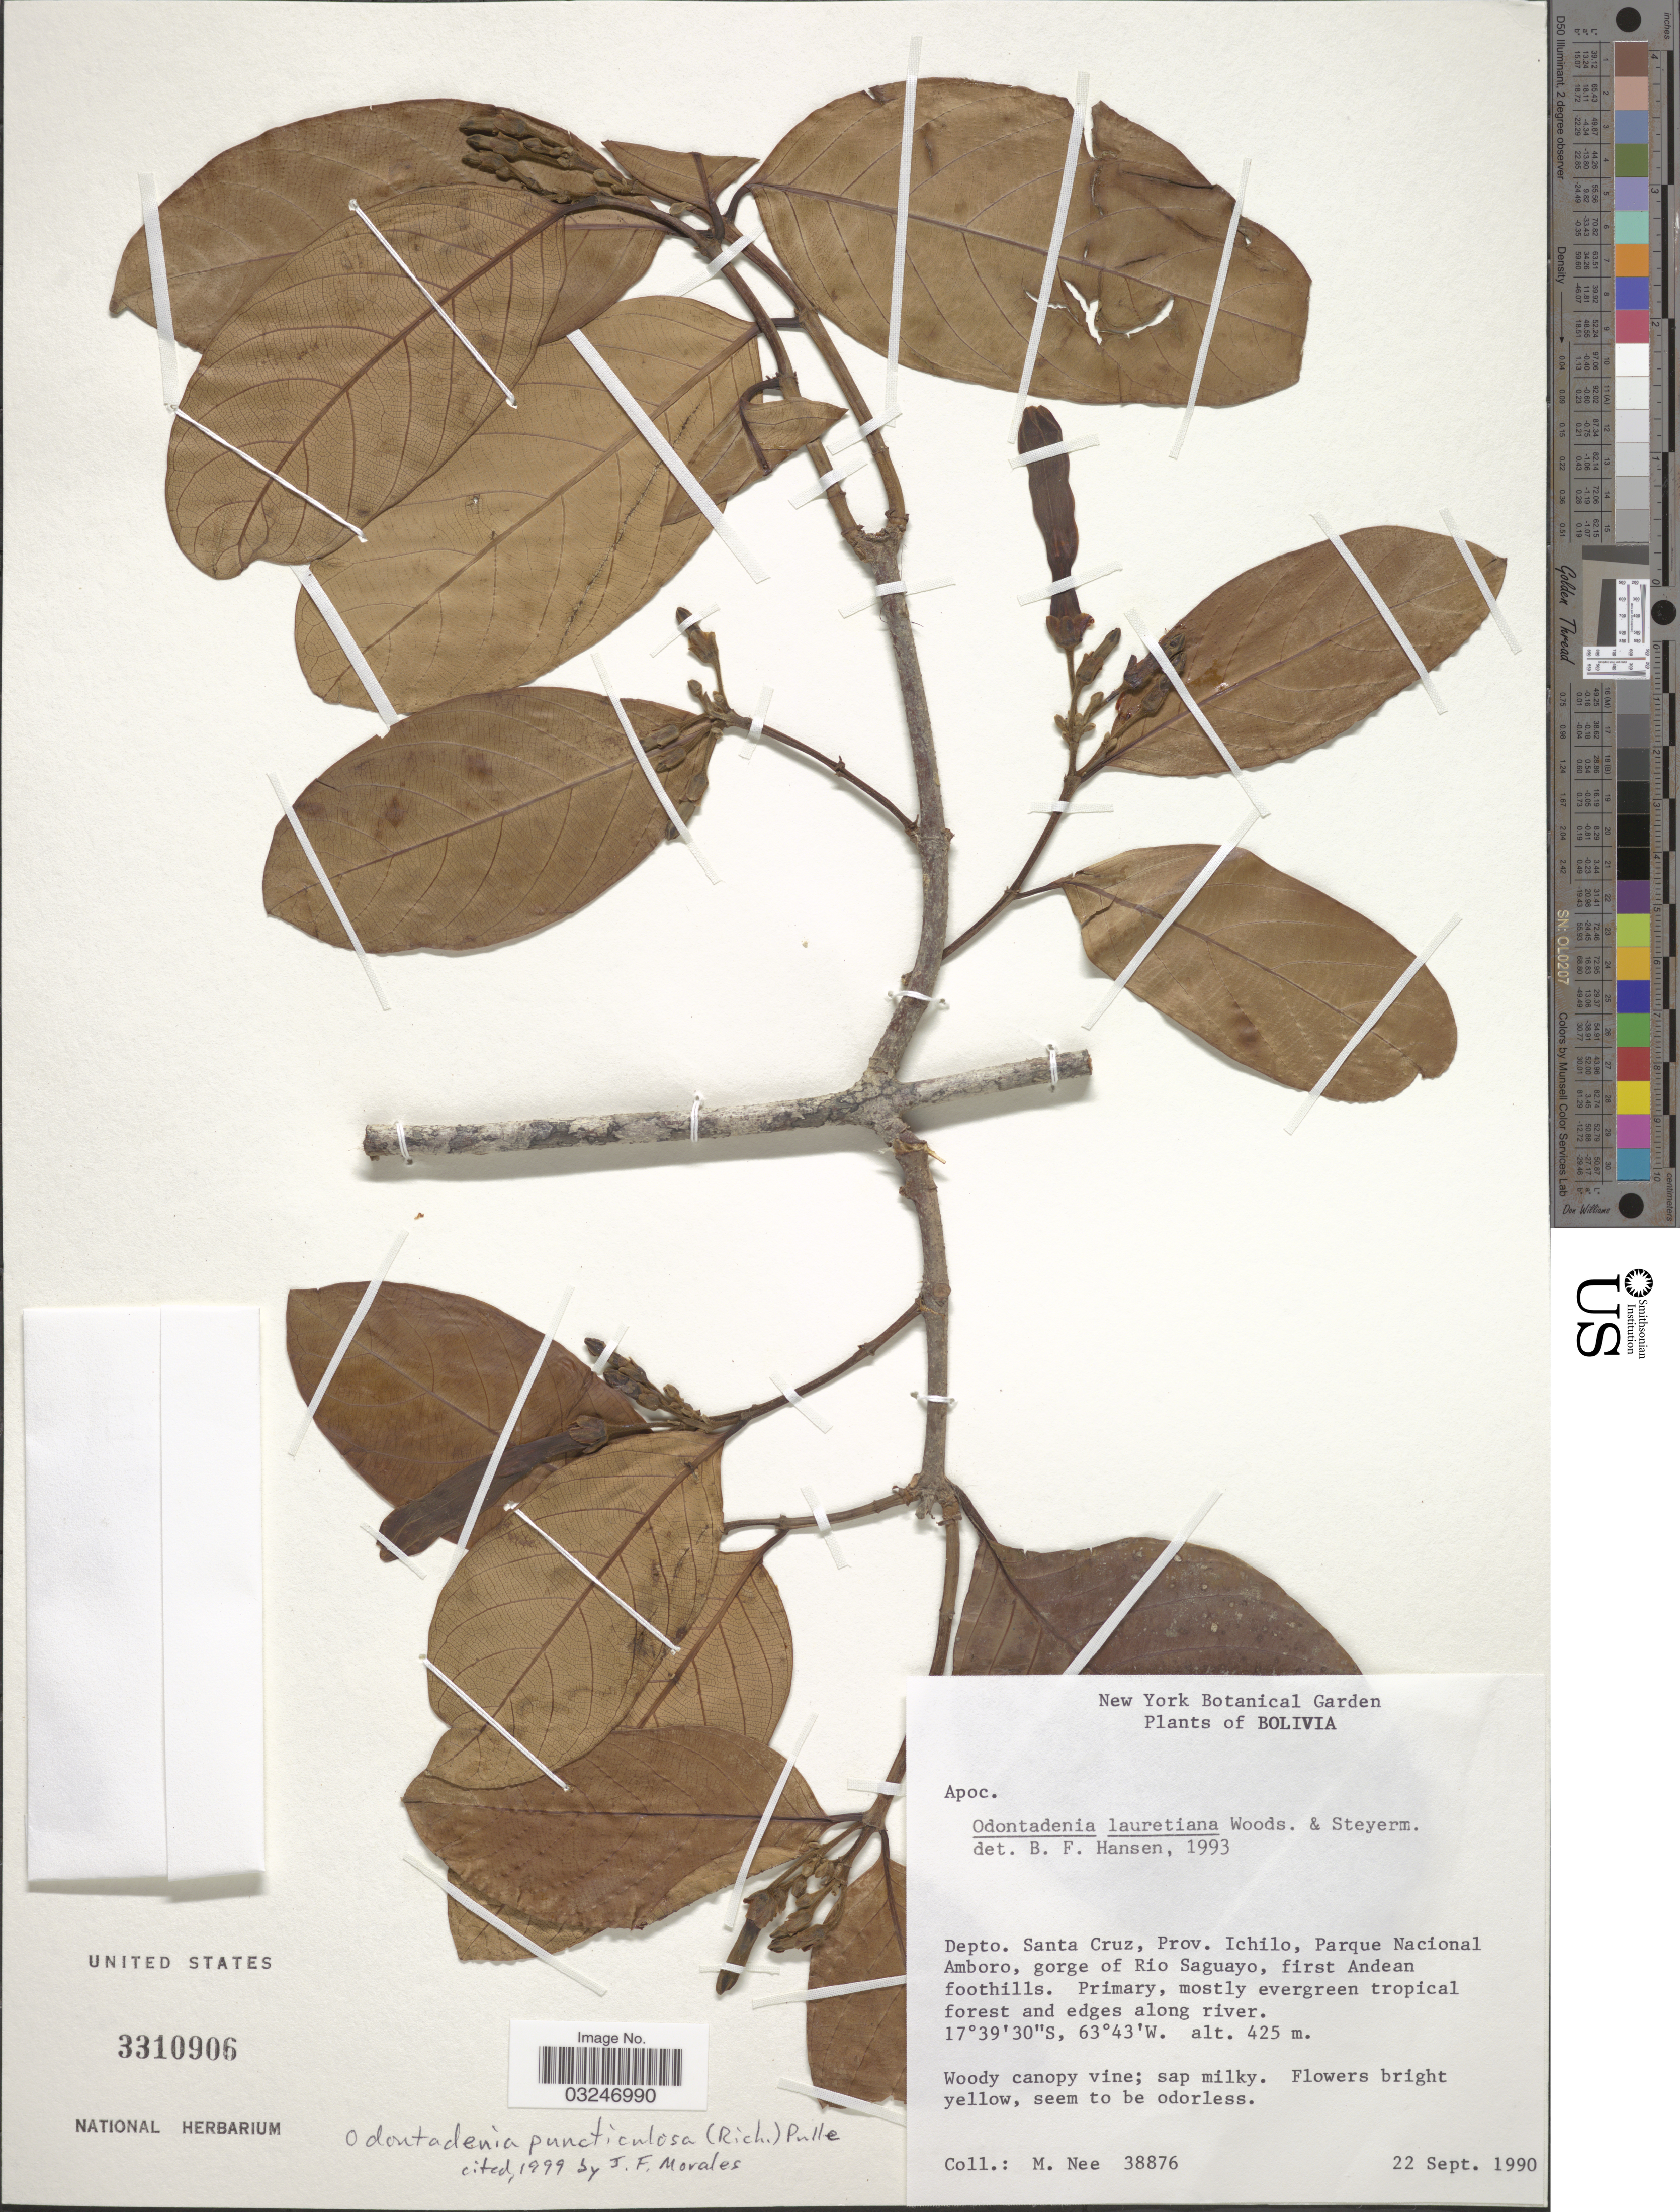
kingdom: Plantae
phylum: Tracheophyta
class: Magnoliopsida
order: Gentianales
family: Apocynaceae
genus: Odontadenia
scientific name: Odontadenia puncticulosa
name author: (Rich.) Pulle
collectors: M. Nee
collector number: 38876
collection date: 1990-09-22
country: Bolivia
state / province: Santa Cruz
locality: Depto. Santa Cruz, Prov. Ichilo, Parque Nacional Amboro, gorge of Rio Saguayo, first Andean foothills.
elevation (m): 425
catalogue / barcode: US 3310906